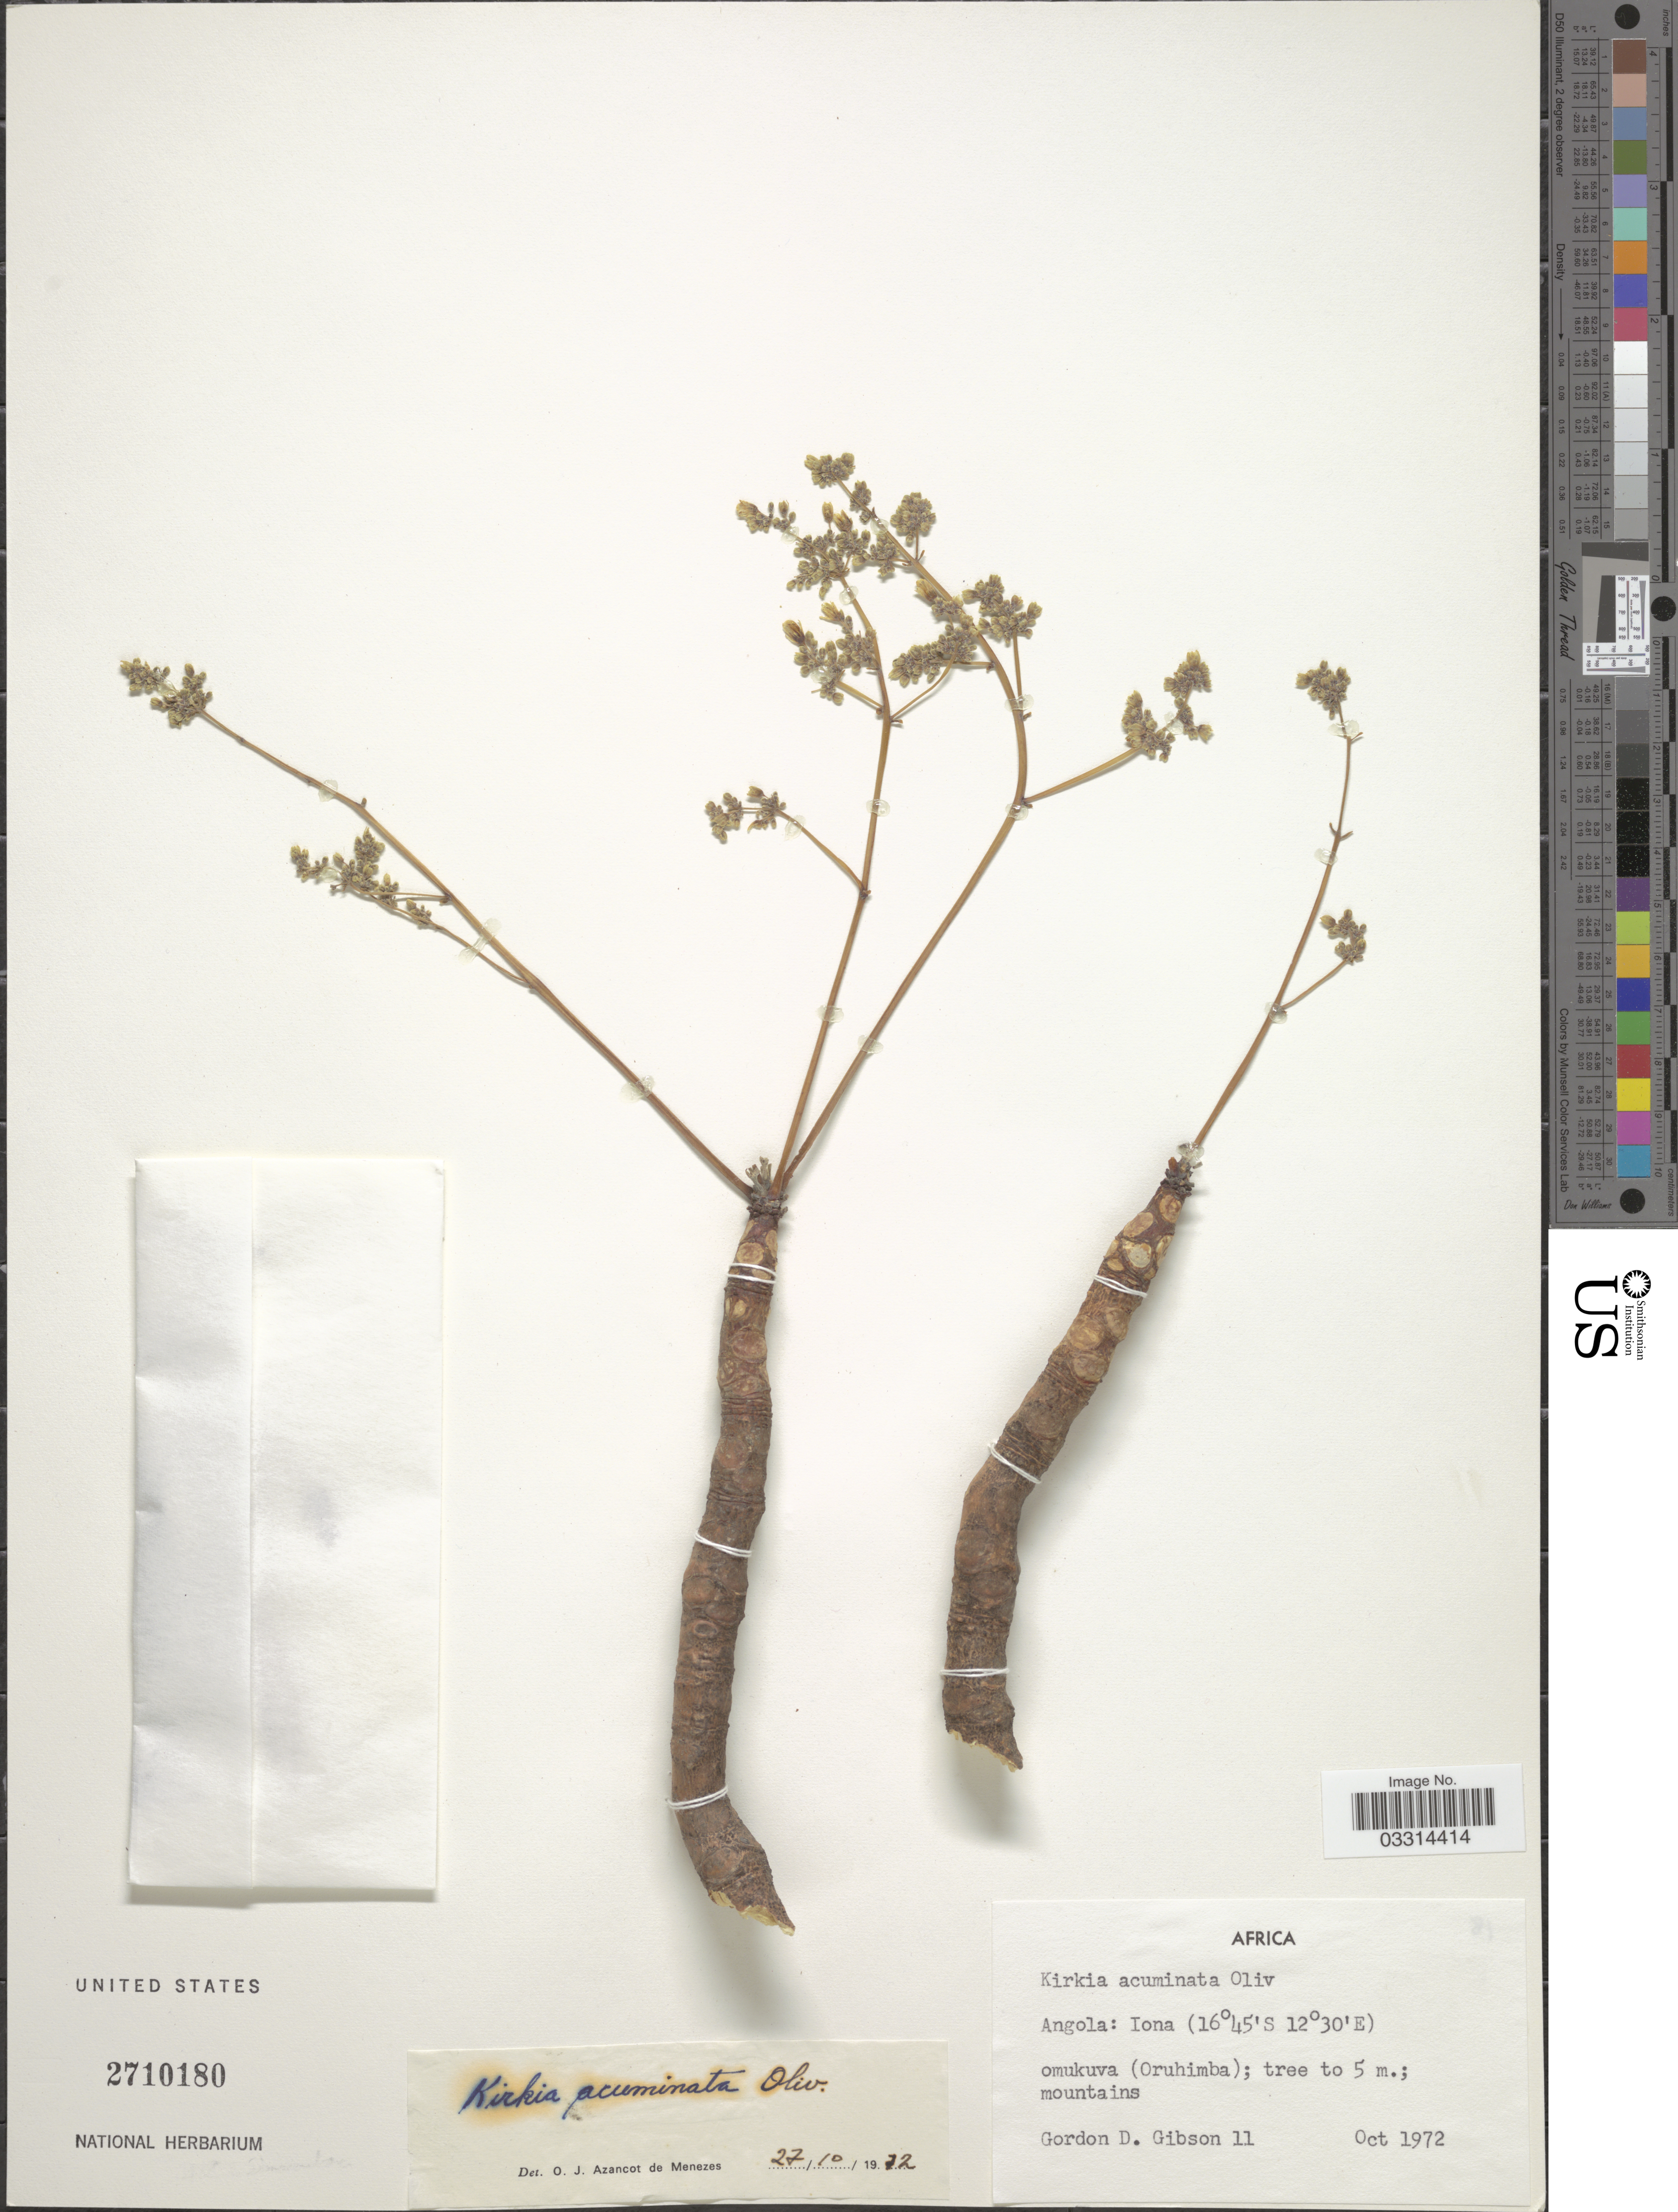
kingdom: Plantae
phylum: Tracheophyta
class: Magnoliopsida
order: Sapindales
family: Kirkiaceae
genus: Kirkia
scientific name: Kirkia acuminata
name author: Oliv.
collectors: G. D. Gibson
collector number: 11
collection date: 1972-10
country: Angola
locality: Iona. Omukuva (Oruhimba); mountains.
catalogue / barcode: US 2710180